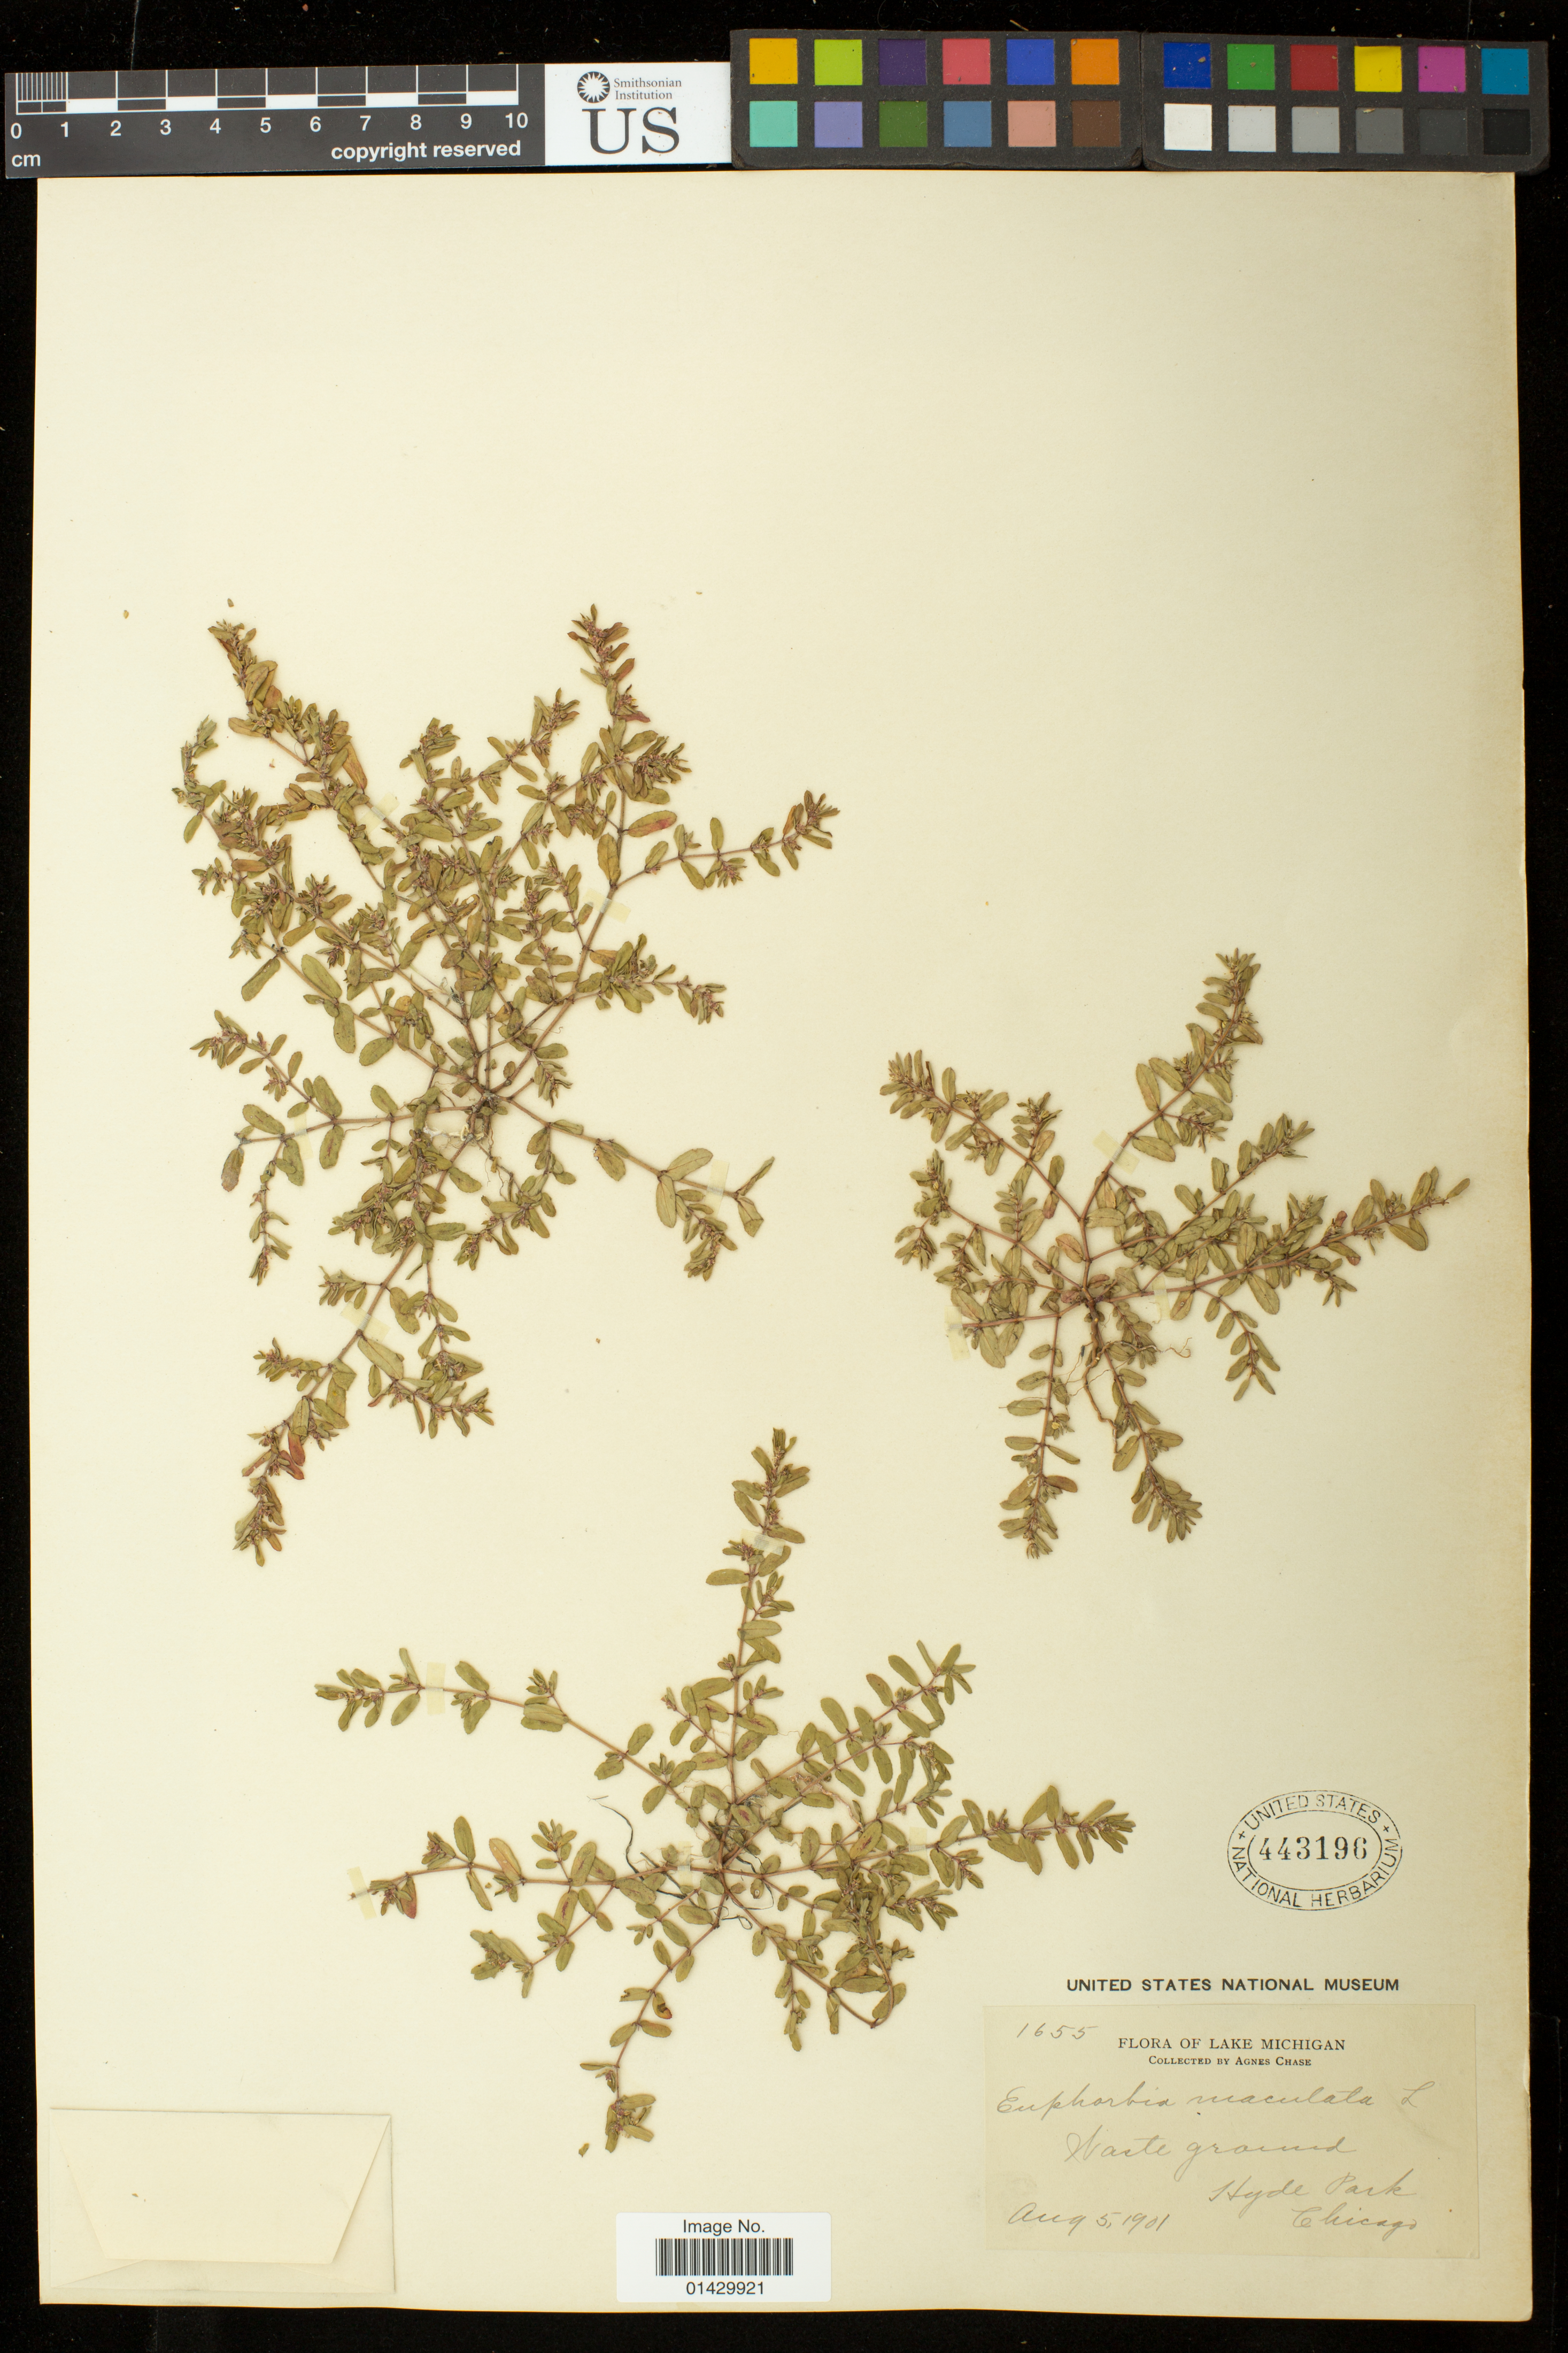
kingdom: Plantae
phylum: Tracheophyta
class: Magnoliopsida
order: Malpighiales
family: Euphorbiaceae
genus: Euphorbia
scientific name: Euphorbia maculata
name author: L.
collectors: A. Chase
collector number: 1655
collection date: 1901-08-05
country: United States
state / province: Illinois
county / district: Cook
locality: Chicago, Hyde Park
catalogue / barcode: US 443196